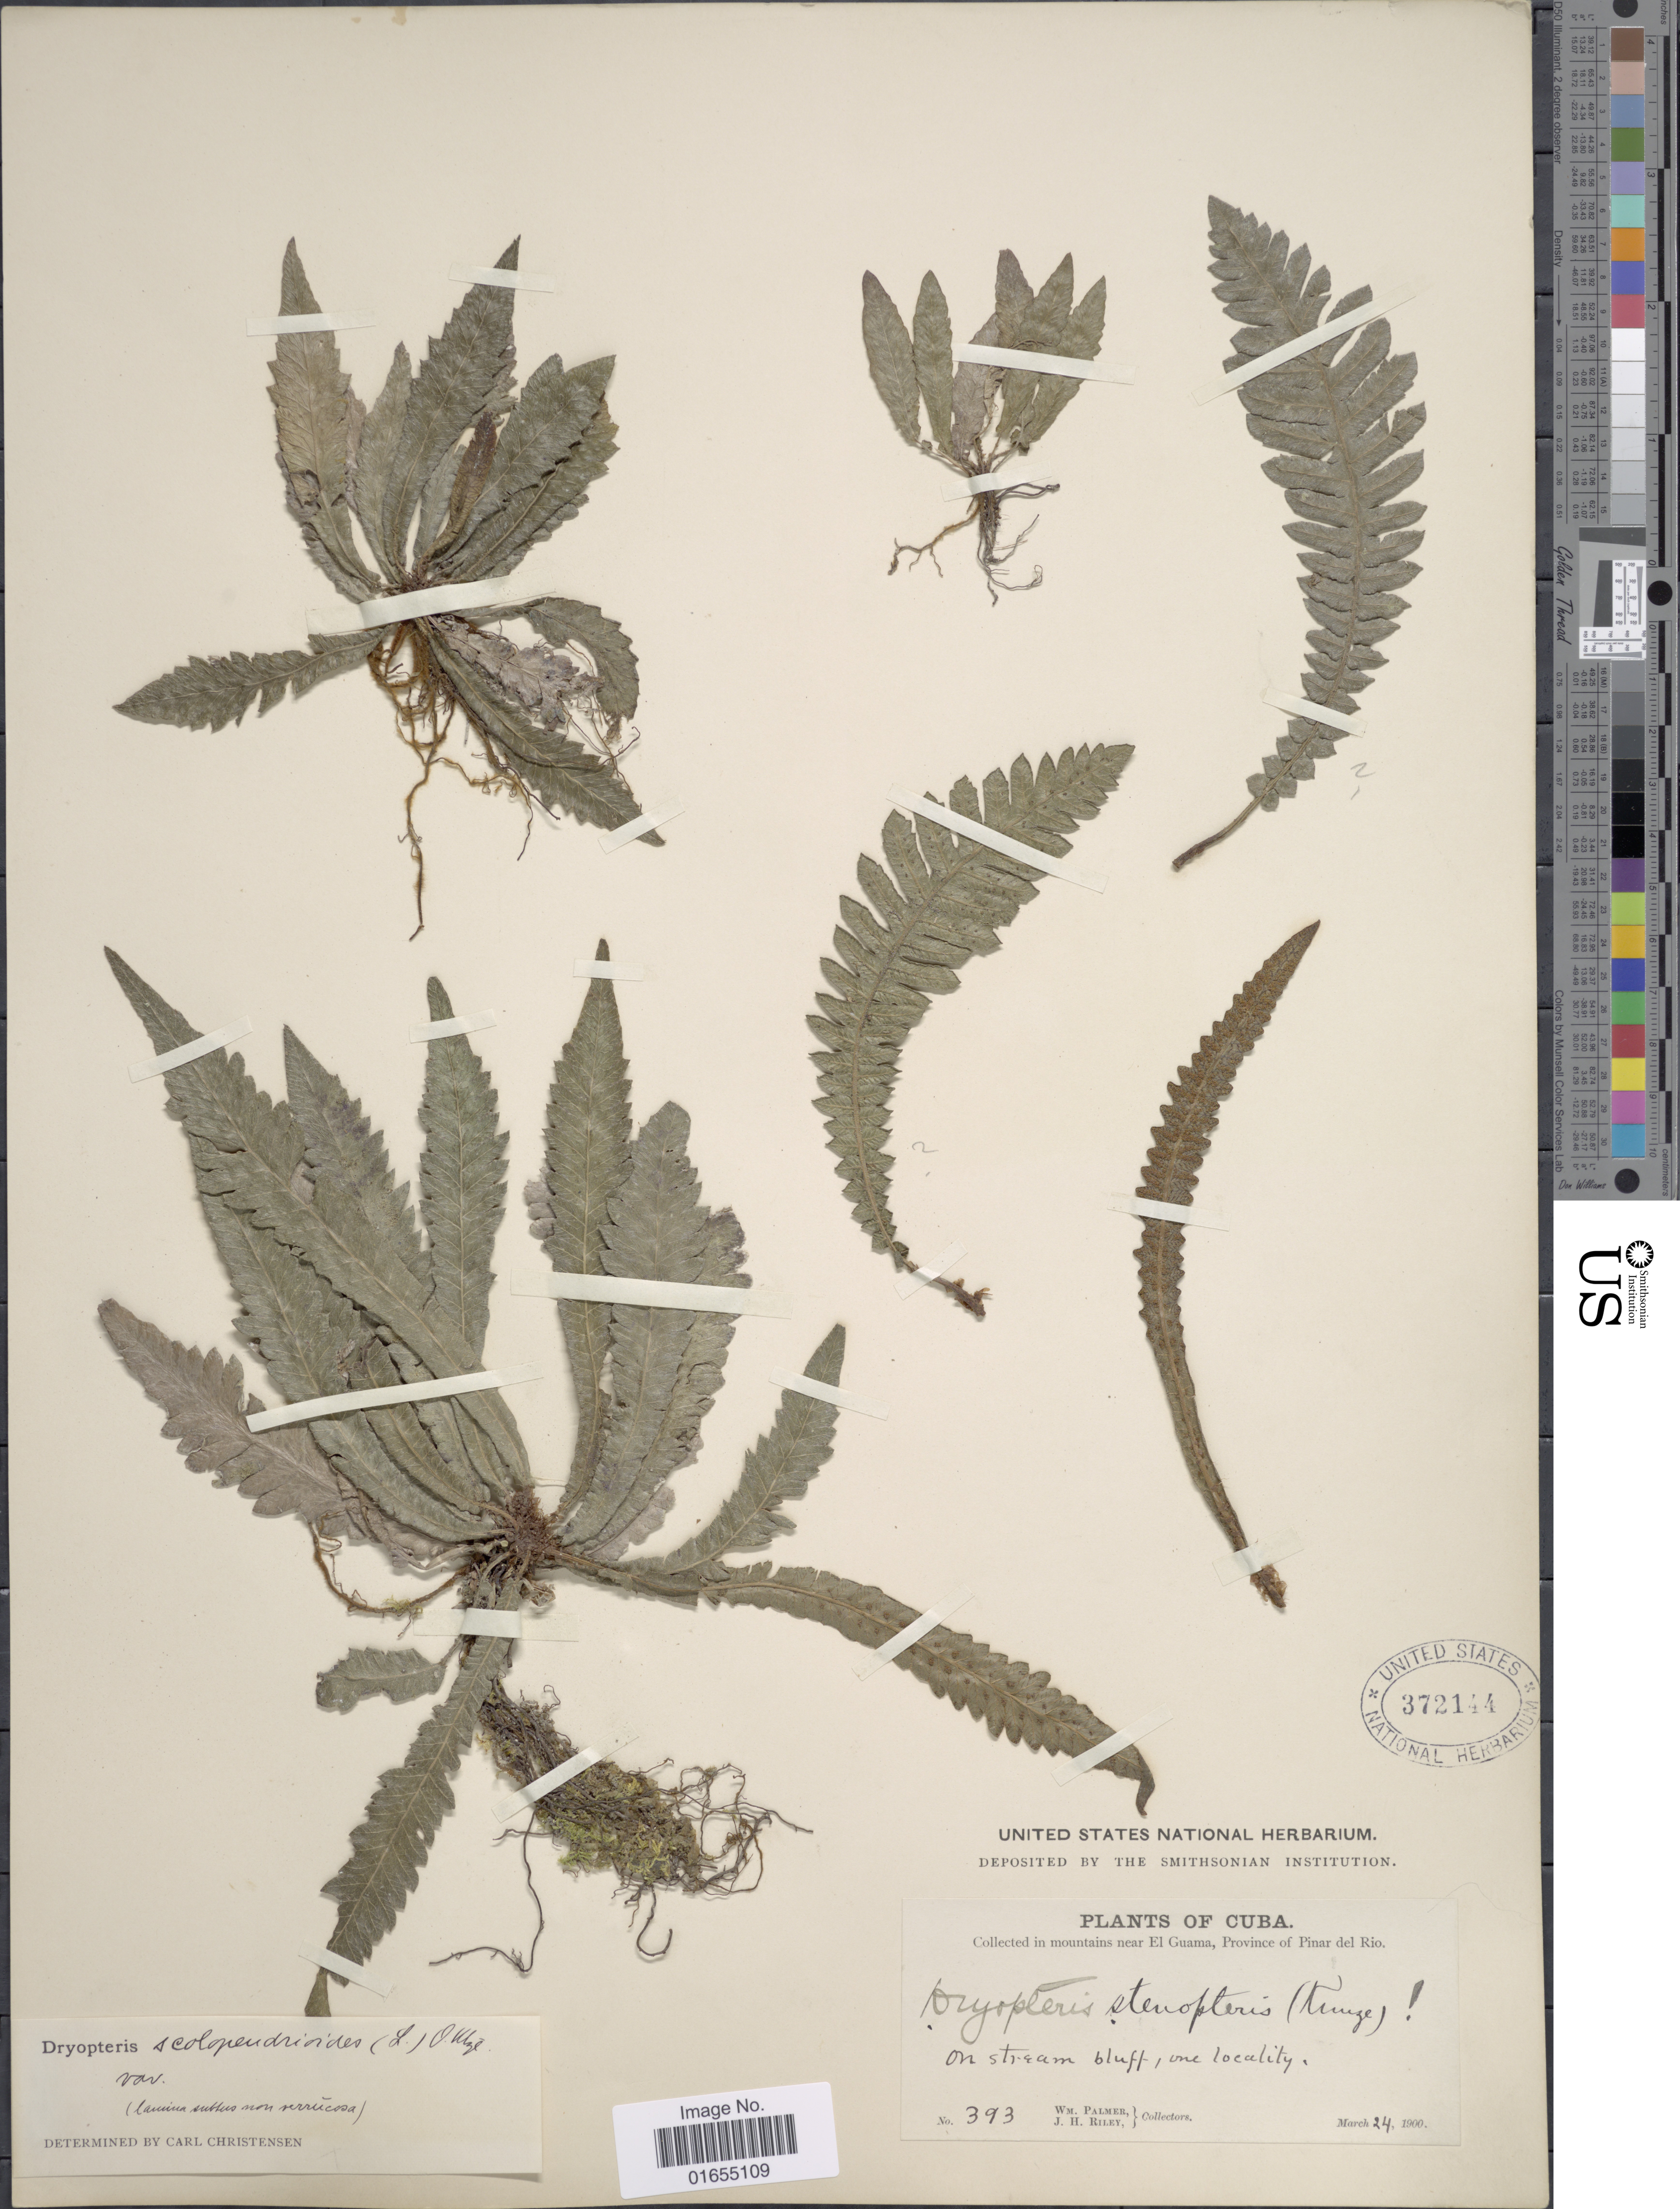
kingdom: Plantae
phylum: Tracheophyta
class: Polypodiopsida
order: Polypodiales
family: Thelypteridaceae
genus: Goniopteris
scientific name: Goniopteris scolopendrioides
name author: (L.) C. Presl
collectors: W. Palmer & J. H. Riley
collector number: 393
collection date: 1900-03-24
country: Cuba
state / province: Pinar del Río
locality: Mountains near El Guama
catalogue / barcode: US 372144